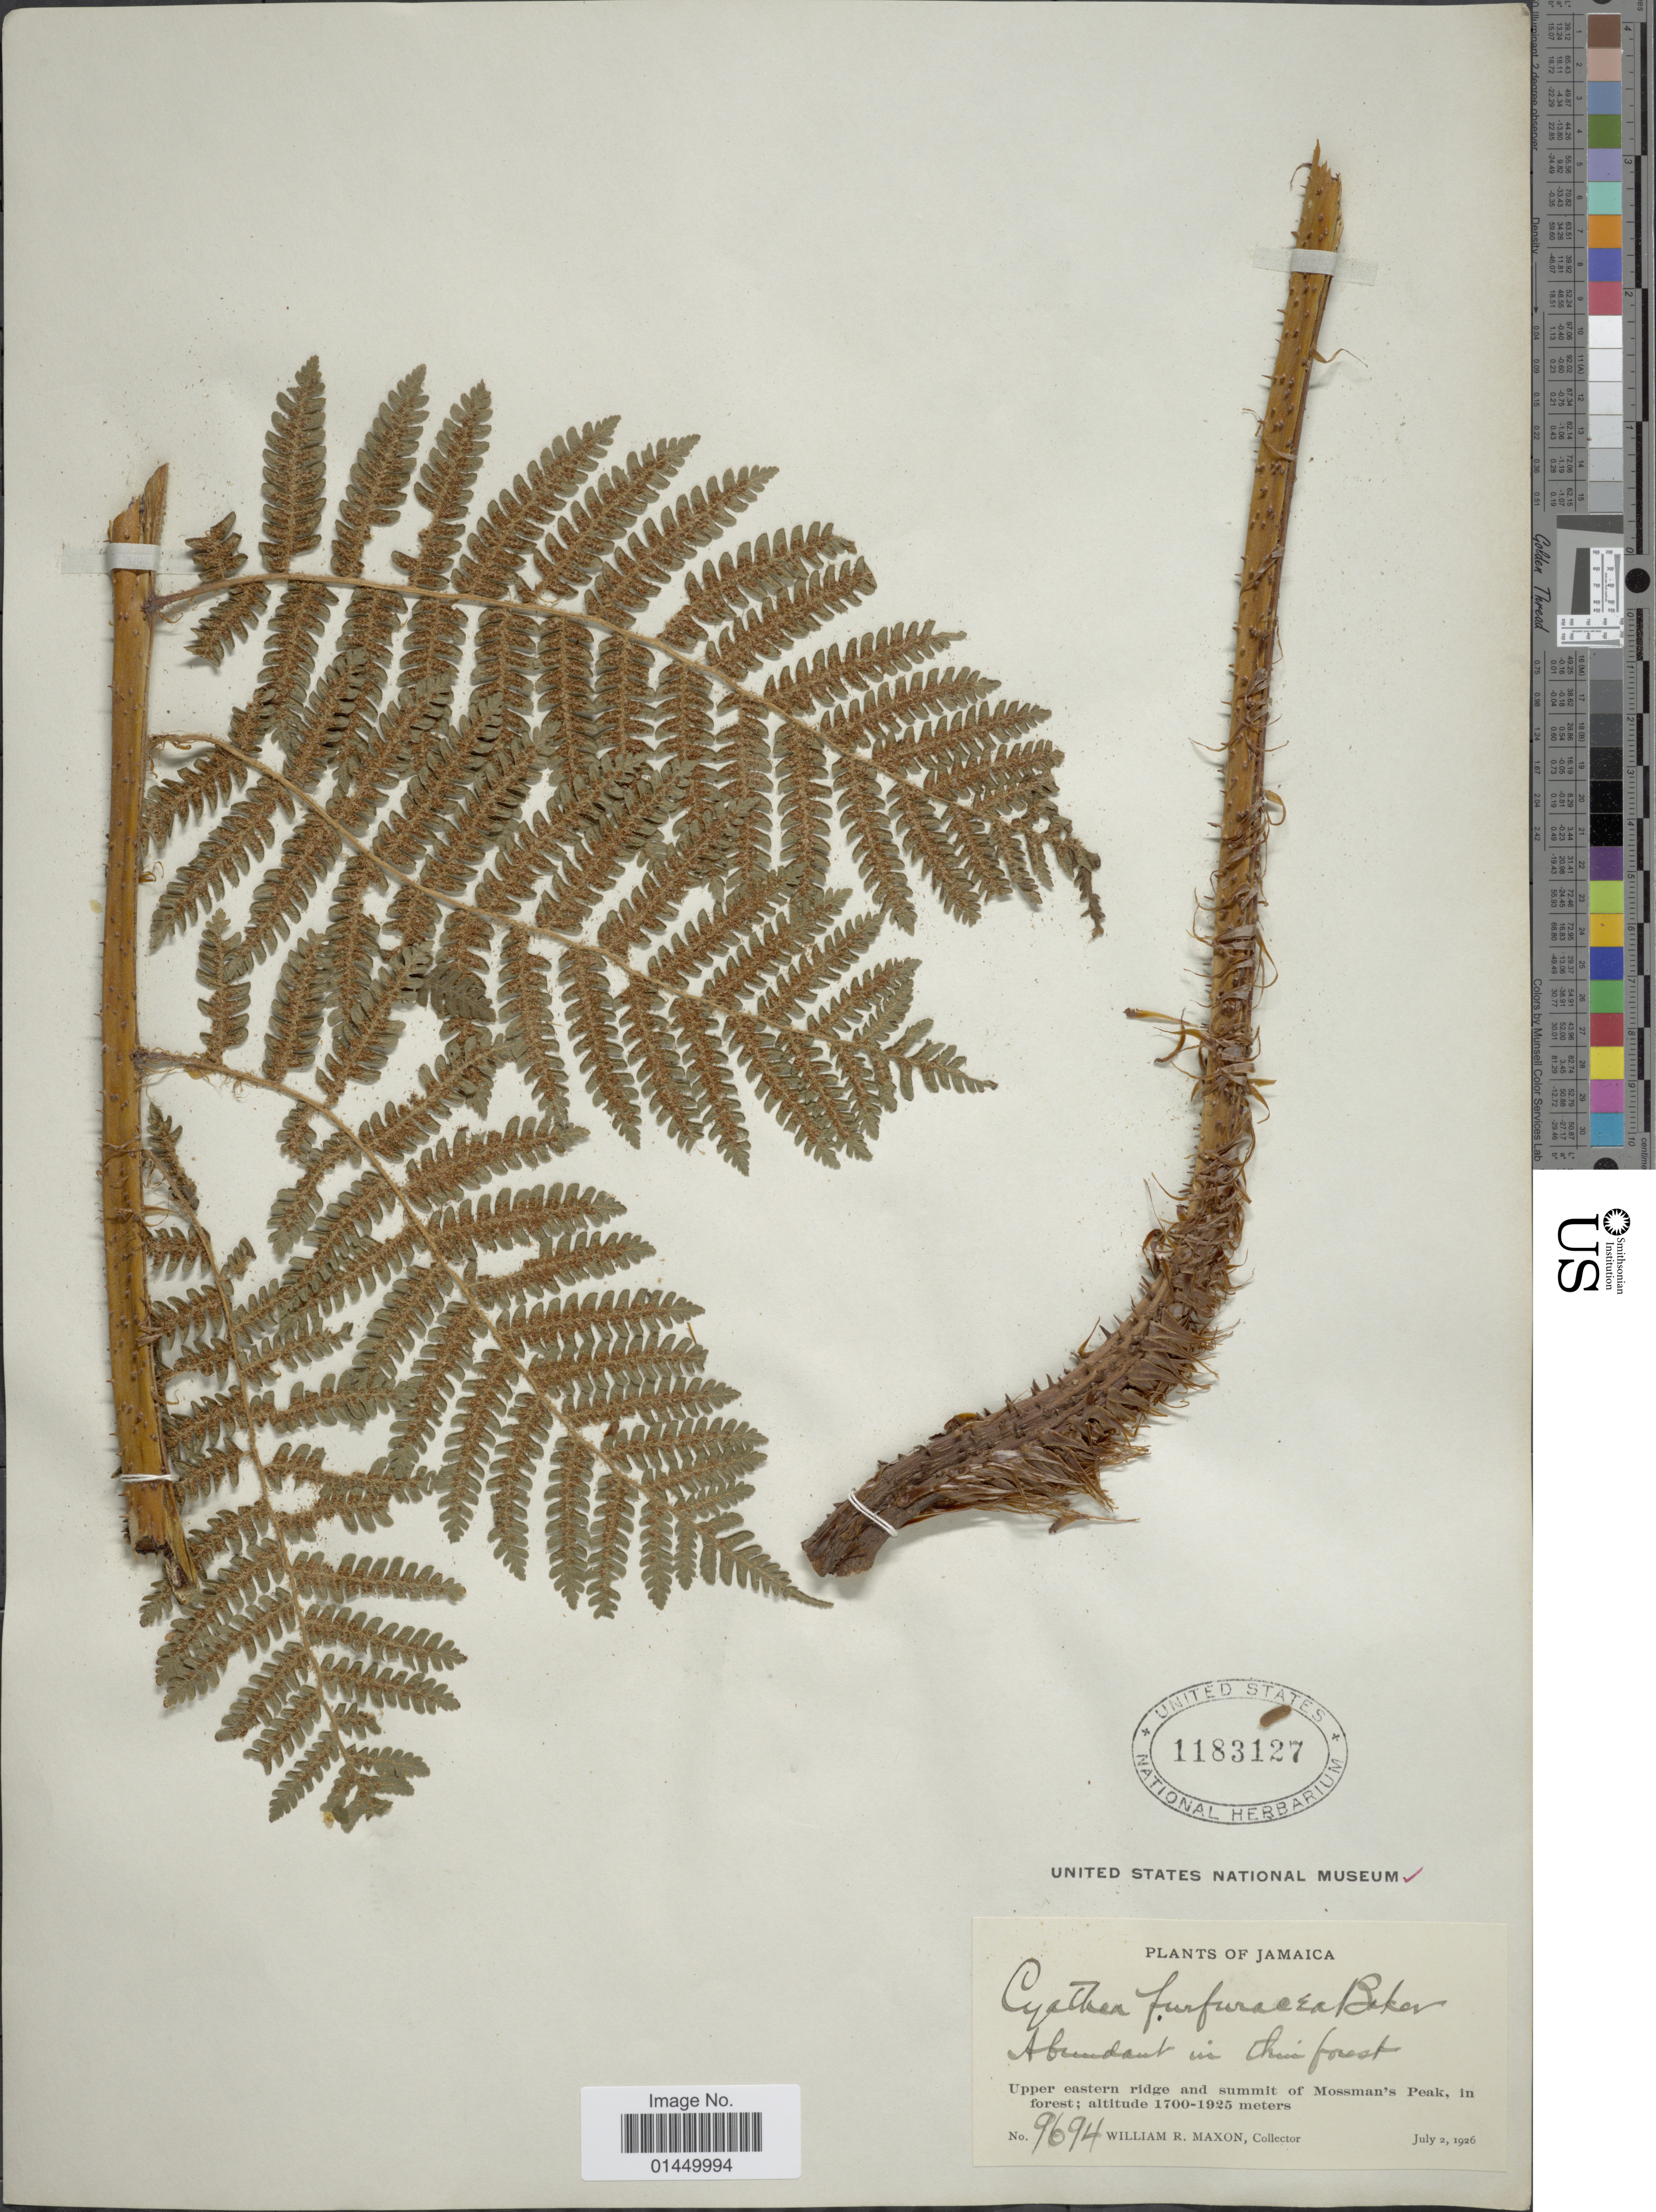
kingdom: Plantae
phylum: Tracheophyta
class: Polypodiopsida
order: Cyatheales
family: Cyatheaceae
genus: Cyathea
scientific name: Cyathea aspera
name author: (L.) Sw.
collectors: W. R. Maxon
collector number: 9694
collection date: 1926-07-02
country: Jamaica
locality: Upper eastern ridge and summit of Mossman's Peak, in forest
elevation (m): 1700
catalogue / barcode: US 1183127